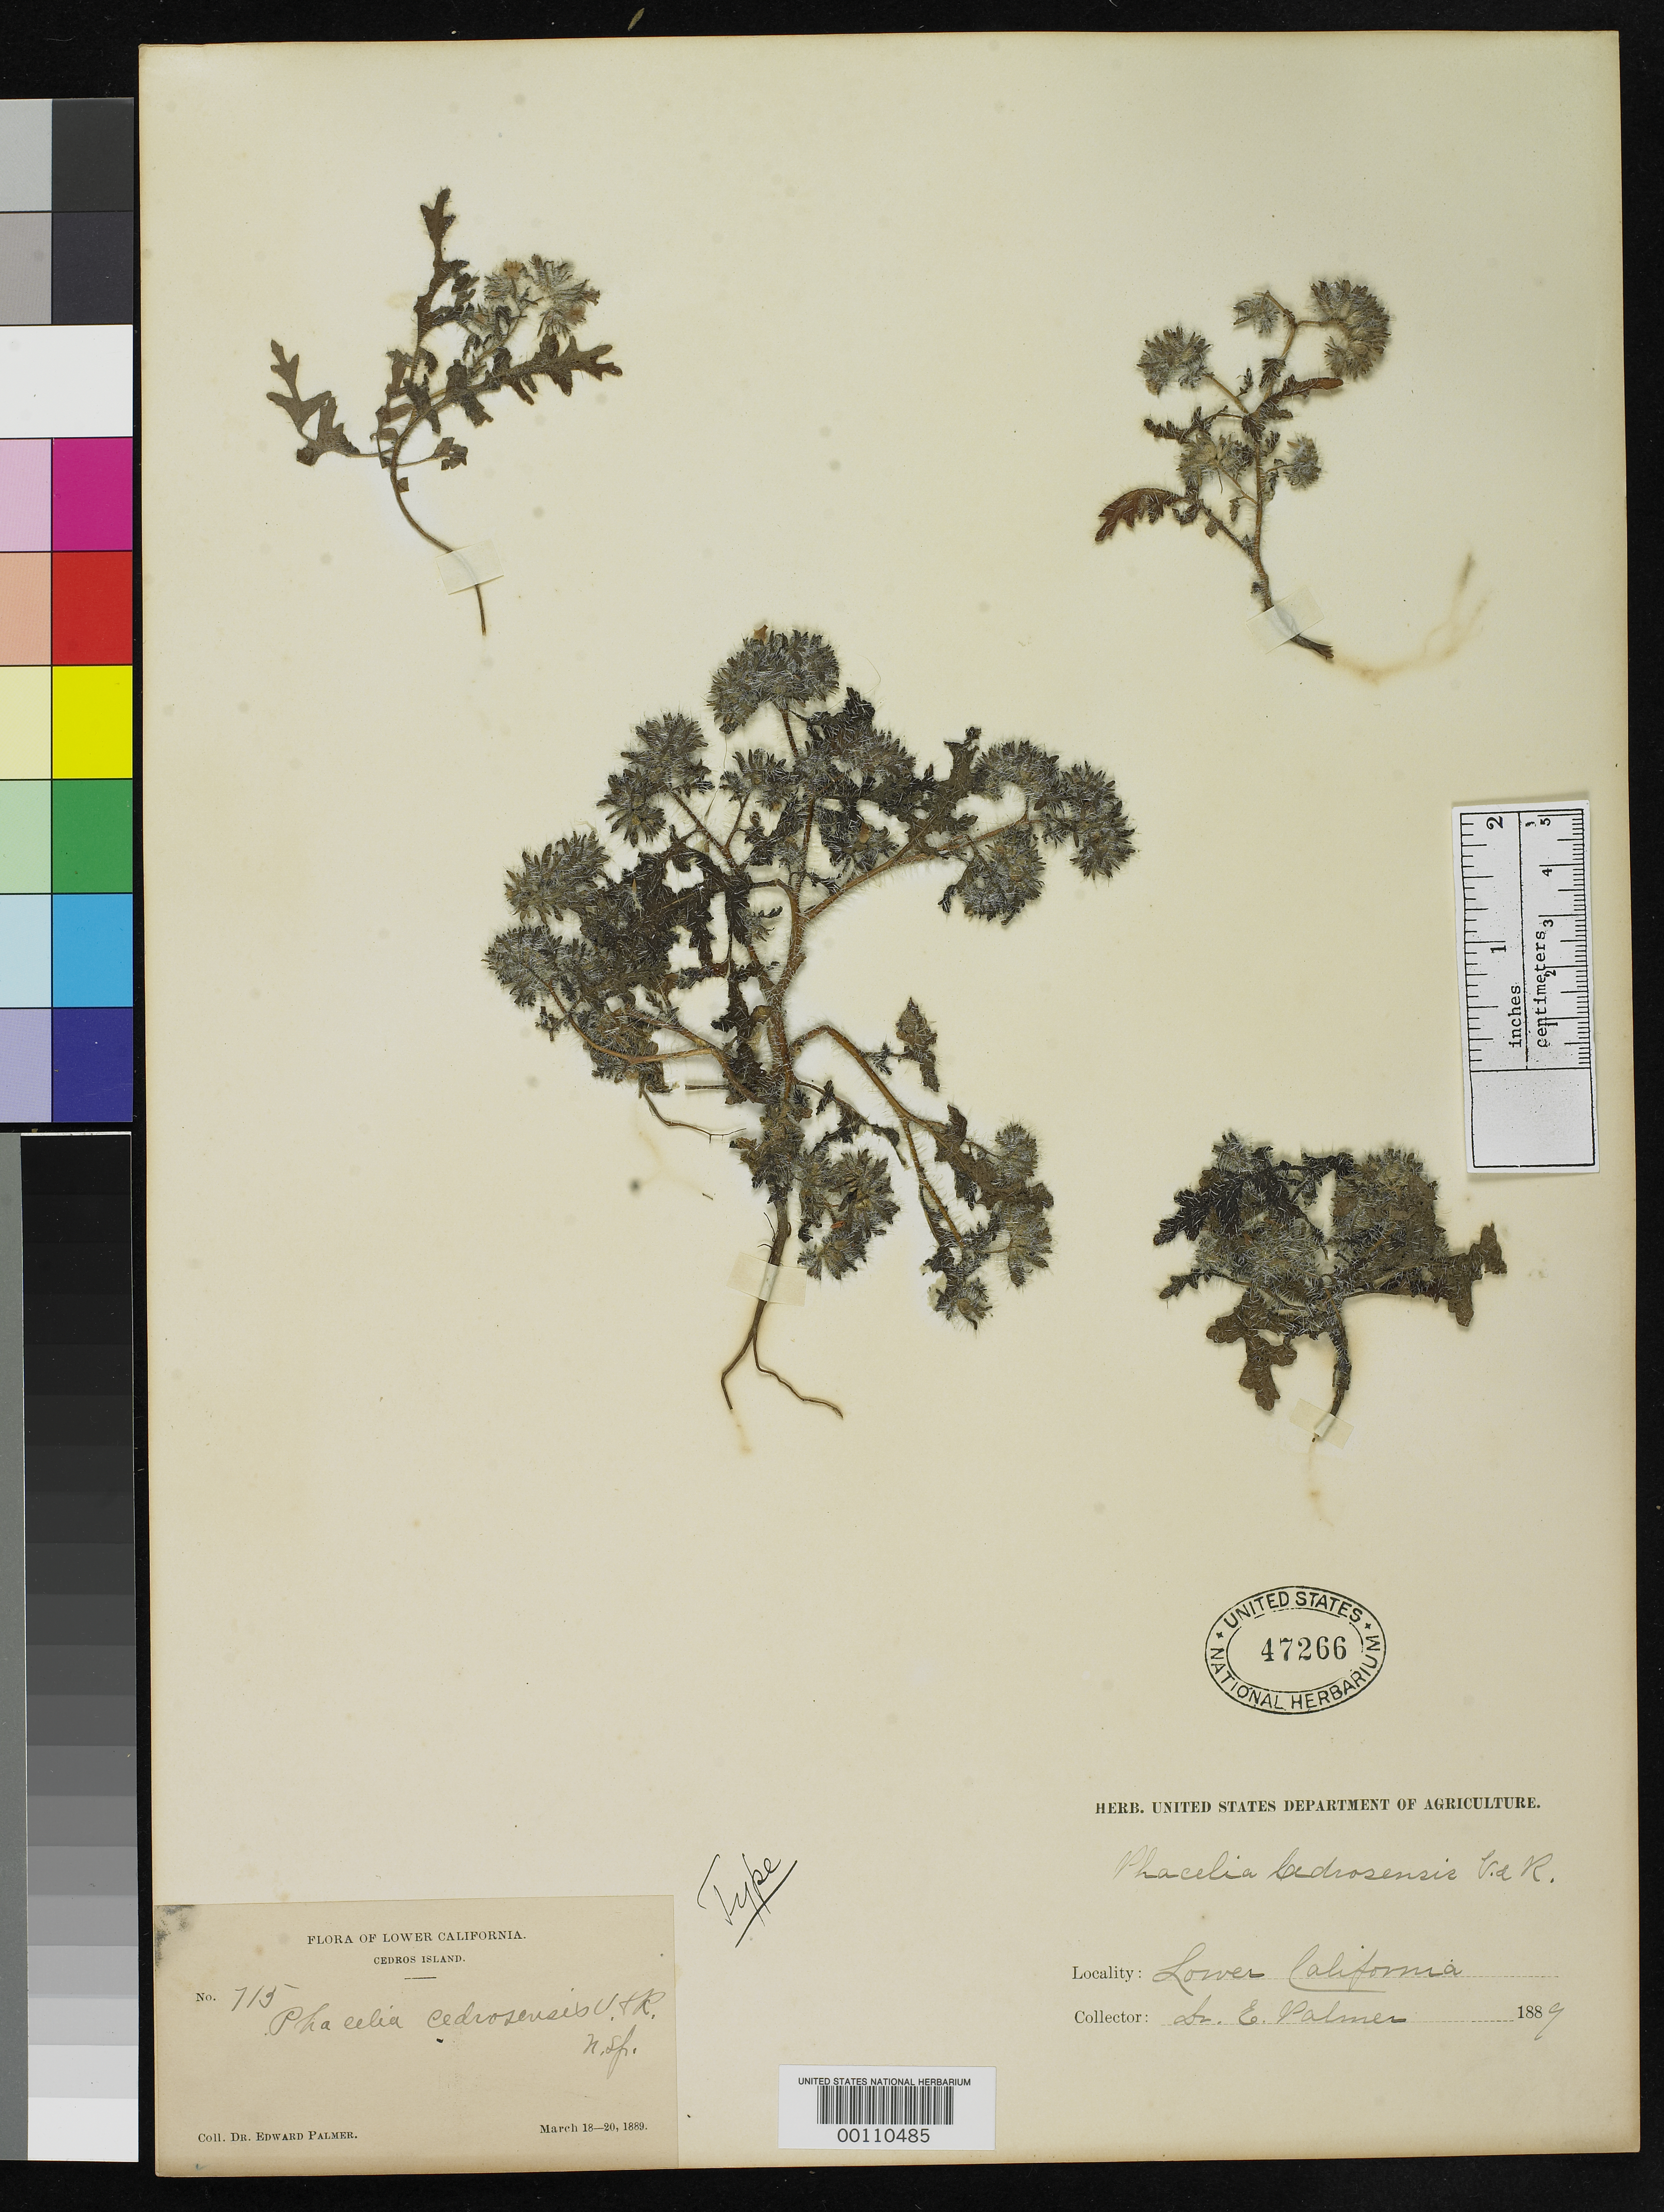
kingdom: Plantae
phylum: Tracheophyta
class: Magnoliopsida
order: Boraginales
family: Hydrophyllaceae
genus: Phacelia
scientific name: Phacelia cedrosensis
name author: Rose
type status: Type Collection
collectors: E. Palmer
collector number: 715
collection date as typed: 18 Mar 1889 to 20 Mar 1889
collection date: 1889-03-18/1889-03-20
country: Mexico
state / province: Baja California Norte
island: Cedros Island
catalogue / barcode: US 47266